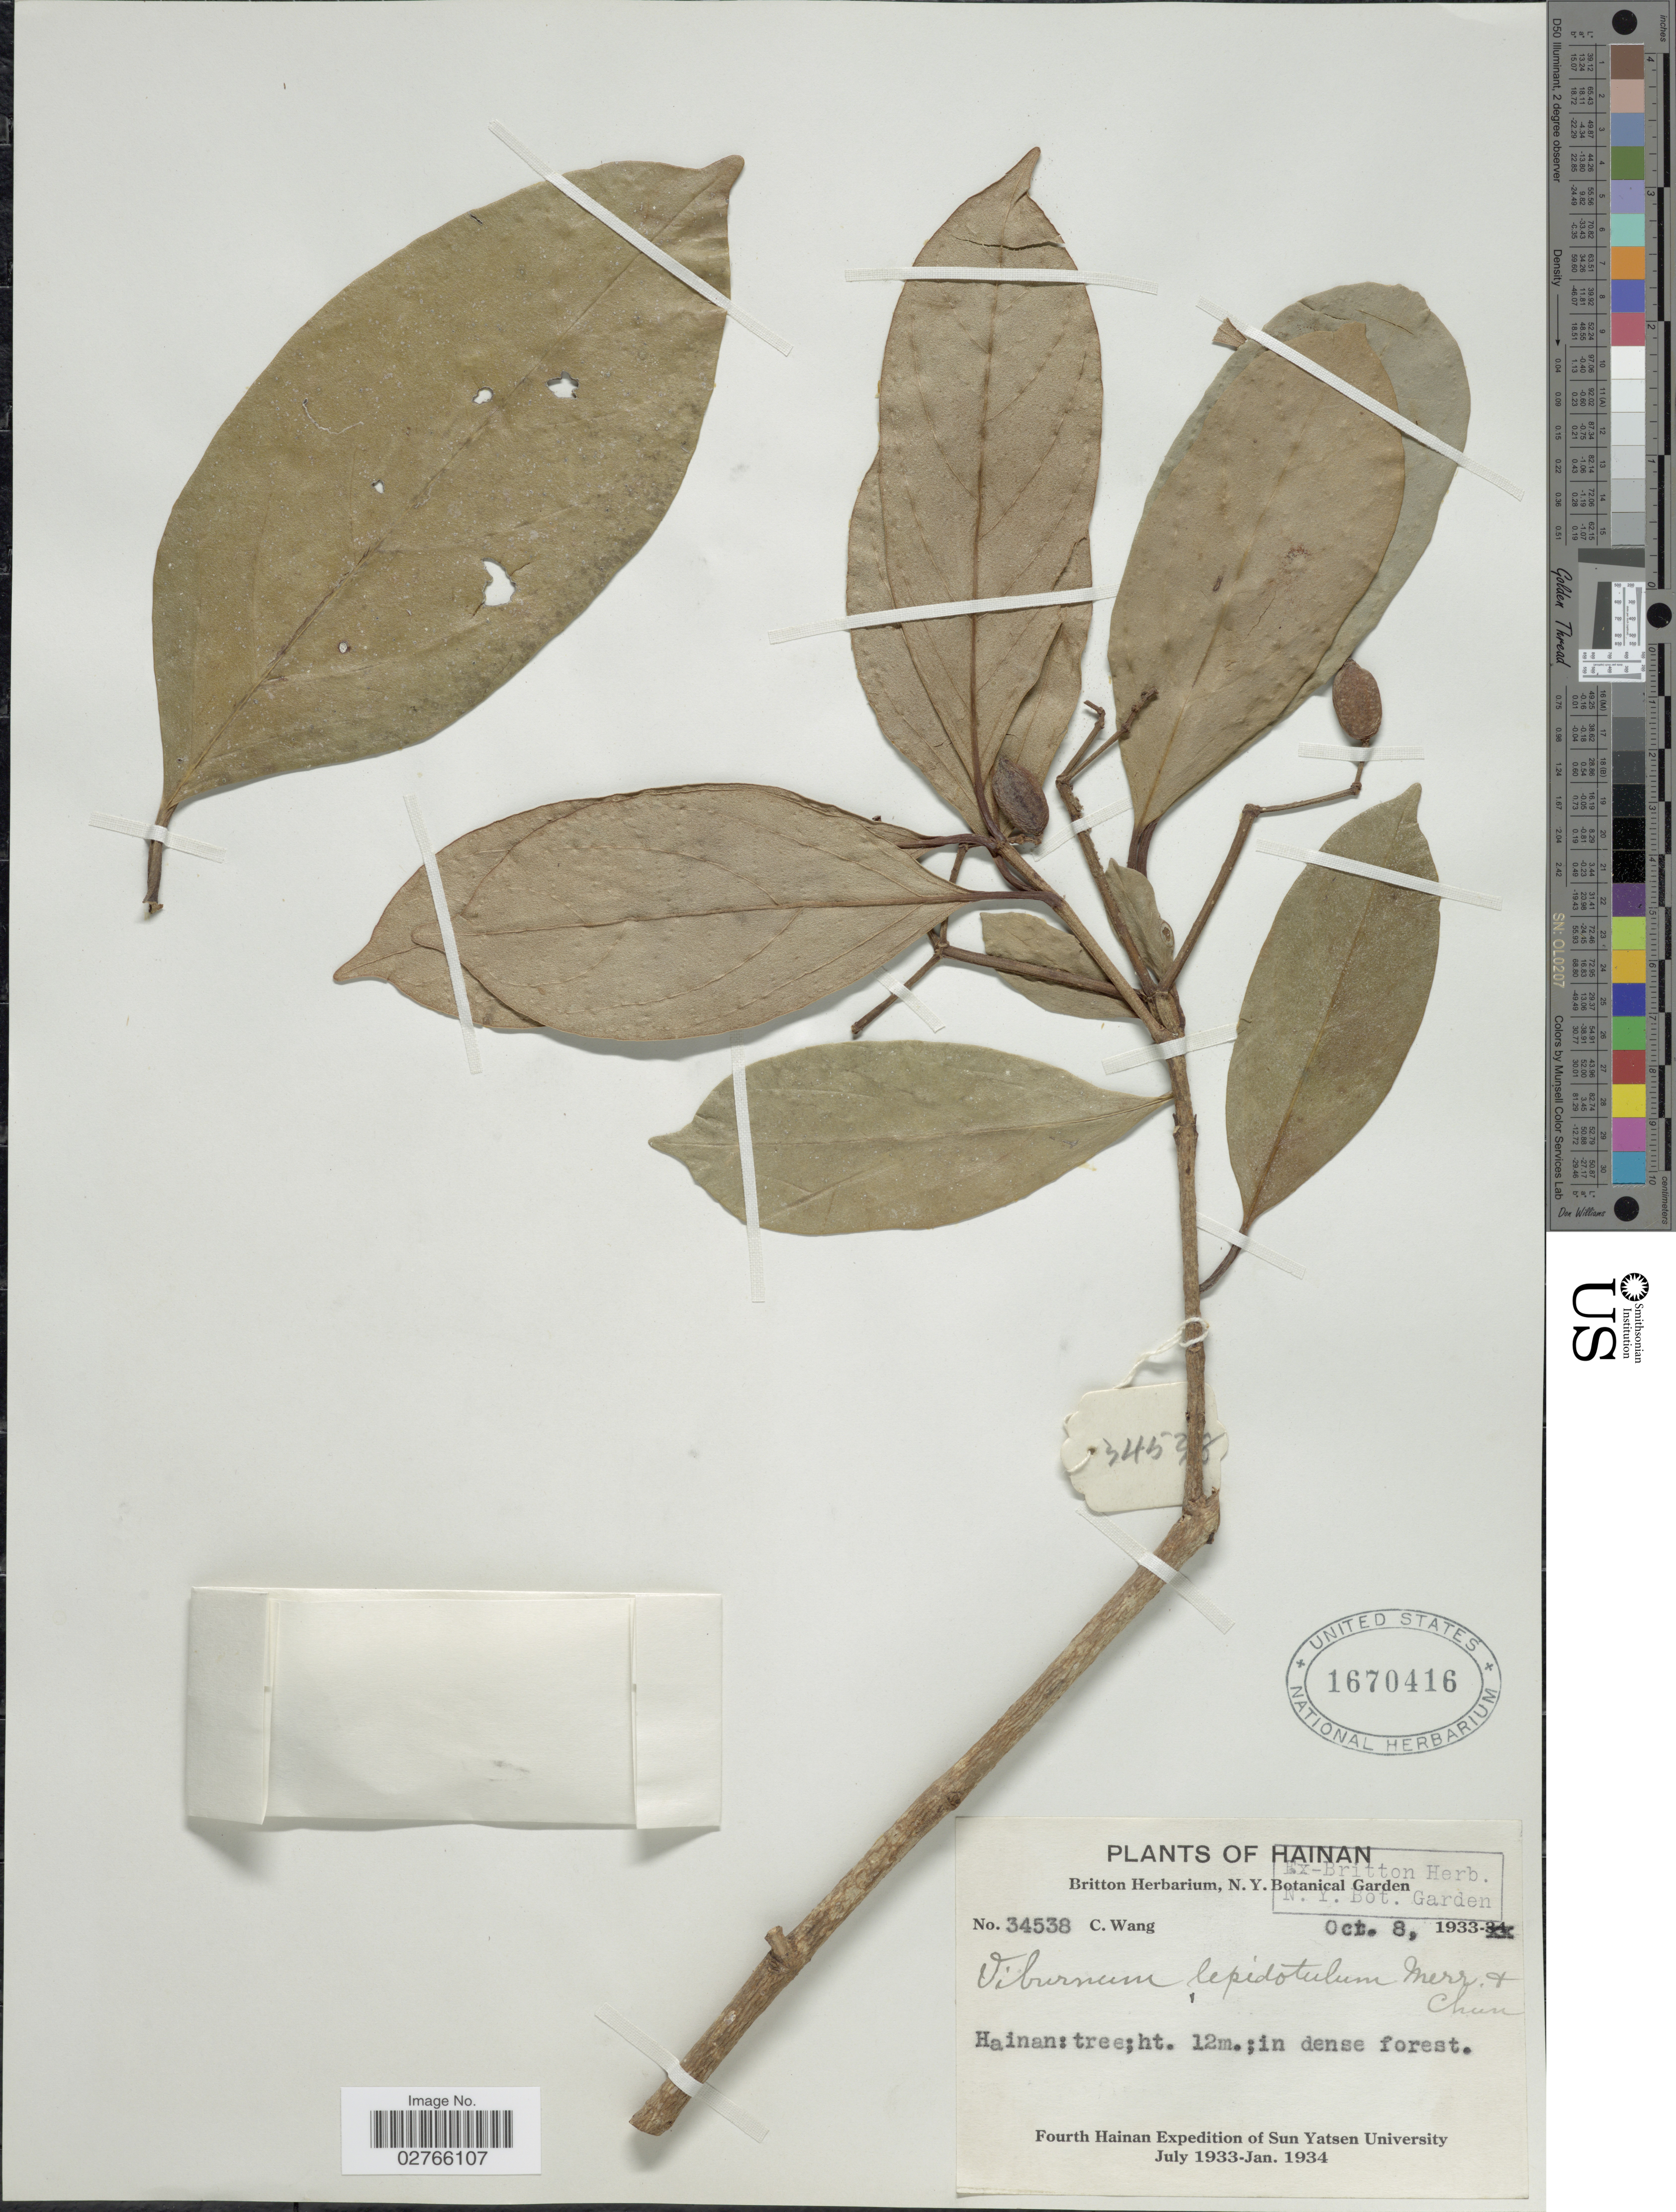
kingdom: Plantae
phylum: Tracheophyta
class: Magnoliopsida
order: Dipsacales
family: Viburnaceae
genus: Viburnum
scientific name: Viburnum lepidotulum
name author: Merr. & Chun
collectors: C. Wang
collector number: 34538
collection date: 1933-10-08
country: China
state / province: Hainan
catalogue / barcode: US 1670416